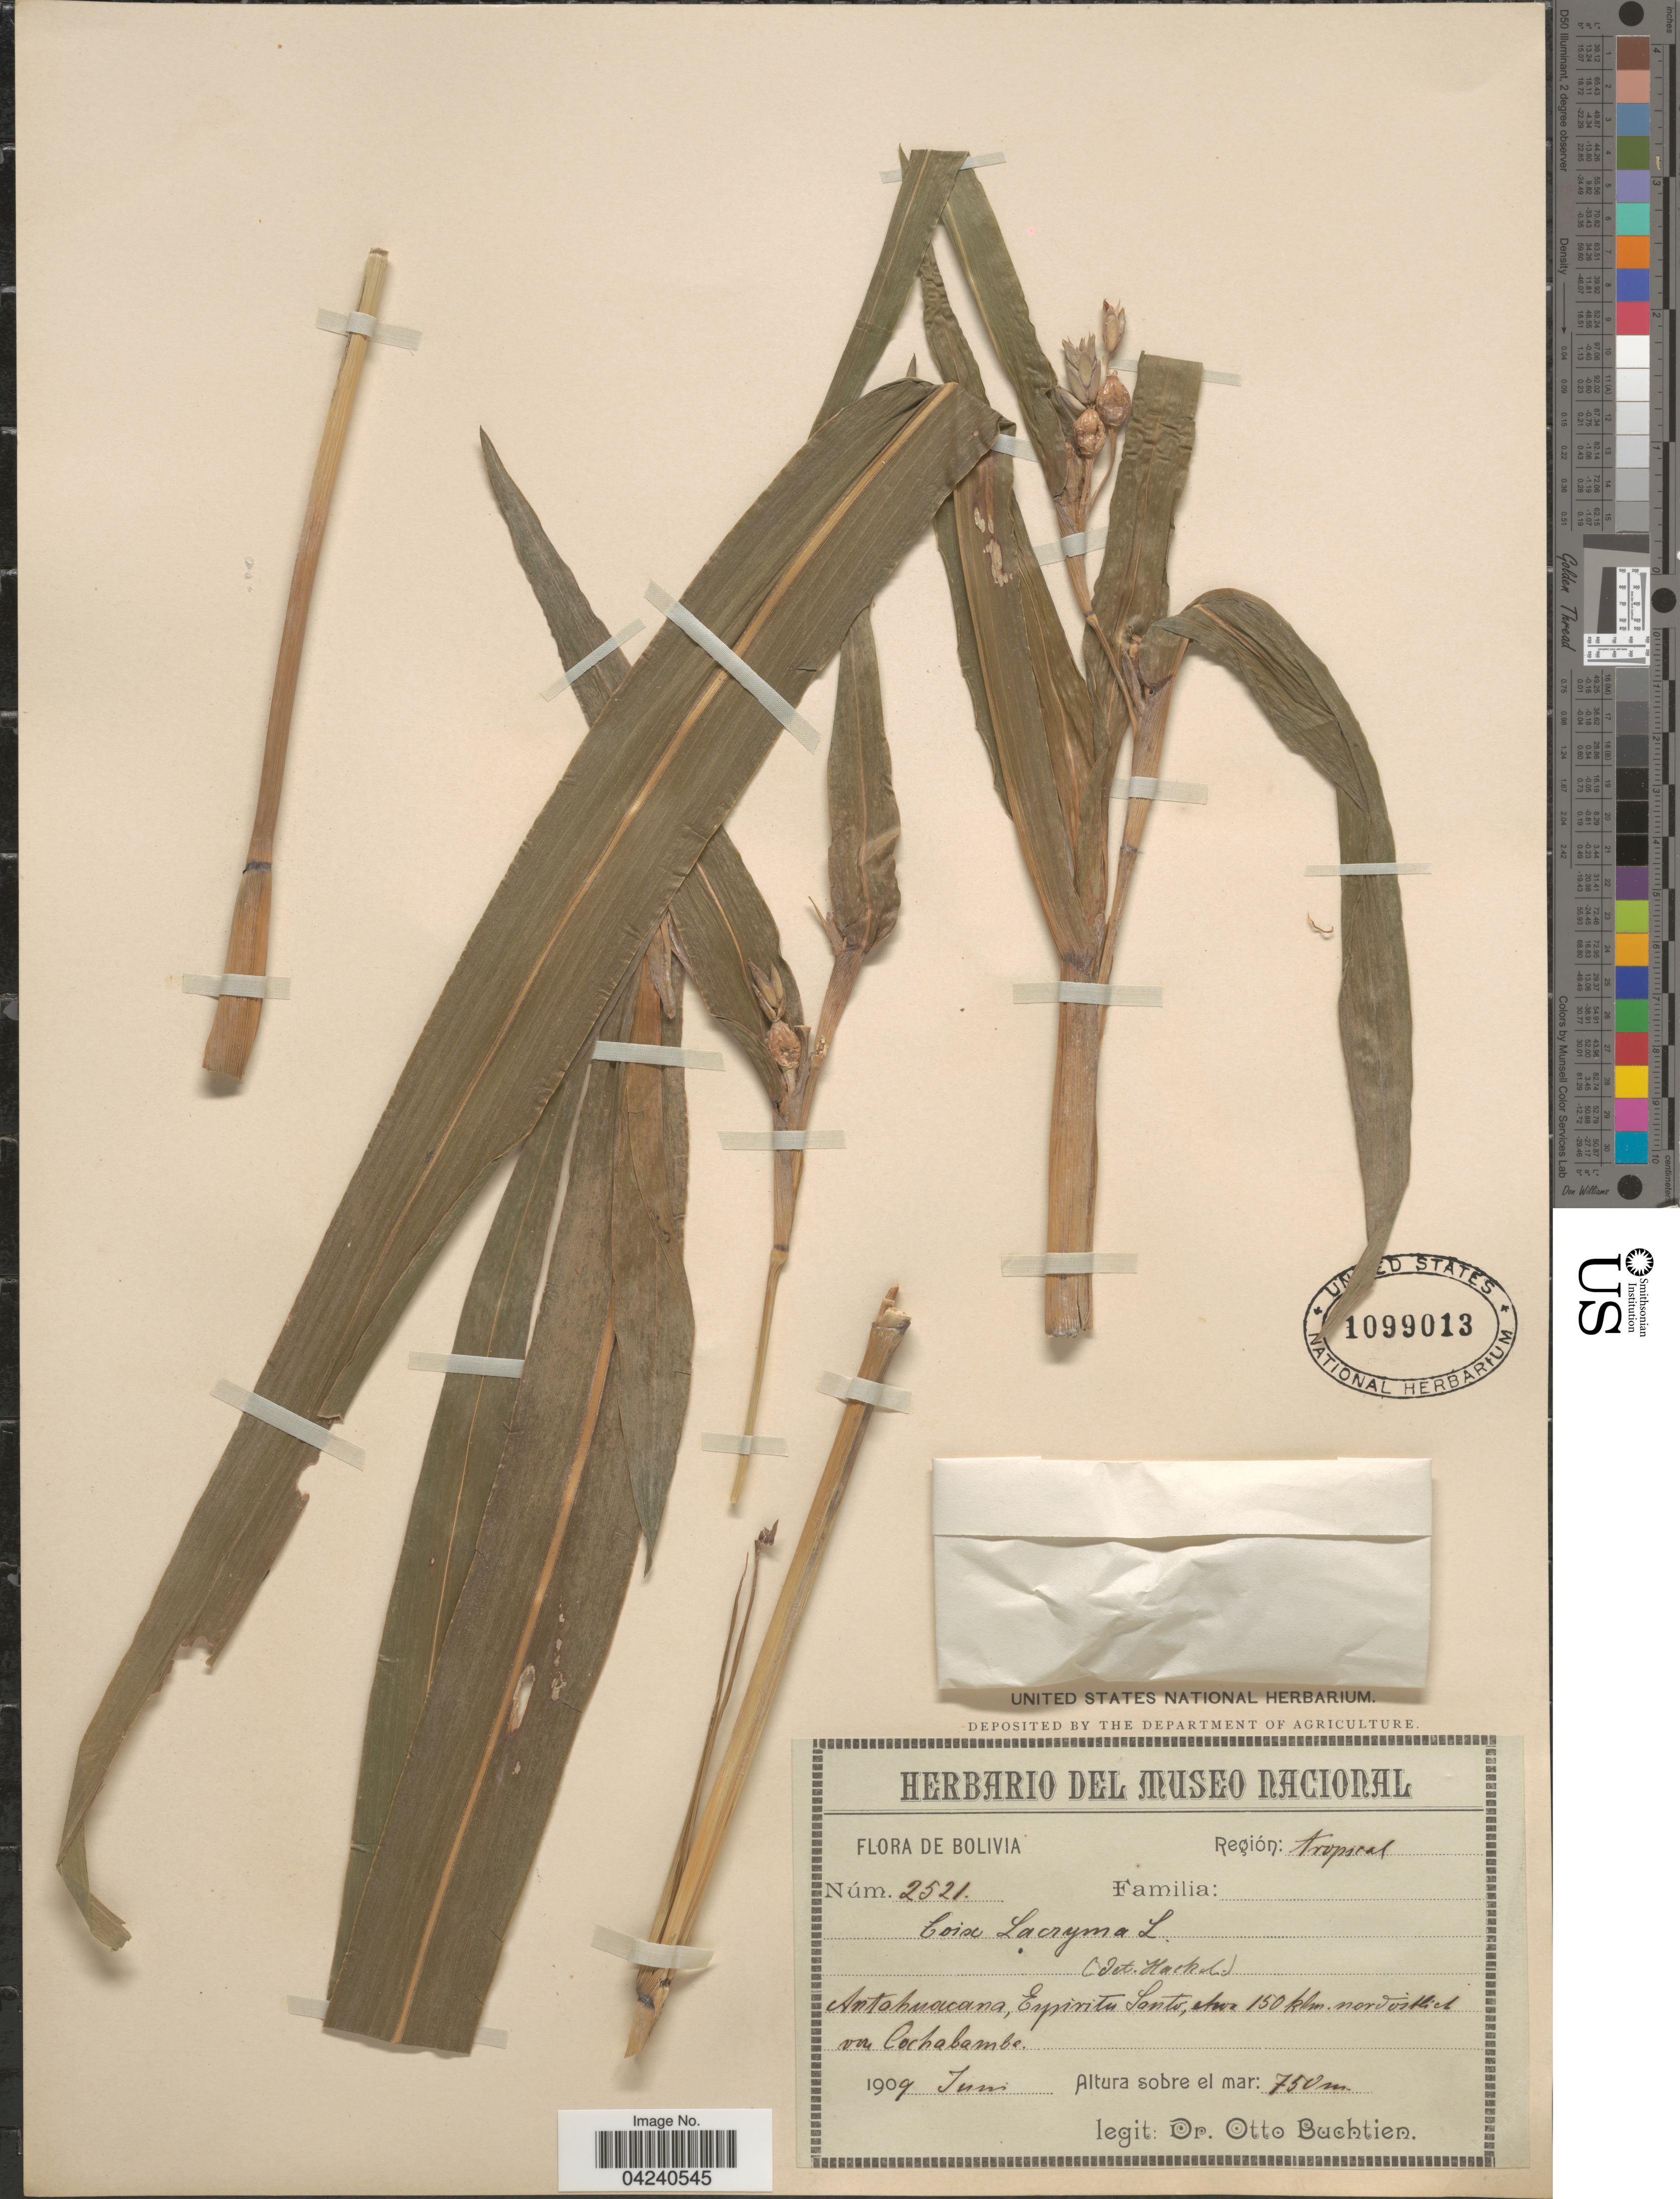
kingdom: Plantae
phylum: Tracheophyta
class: Liliopsida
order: Poales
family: Poaceae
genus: Coix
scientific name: Coix lacryma-jobi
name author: L.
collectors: O. Buchtien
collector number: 2521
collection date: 1909-06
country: Bolivia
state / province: Cochabamba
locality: Región: tropical. Antohuacana, Espiritu Santo, etws 150 klm. nordostlich von Cochabamba.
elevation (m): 750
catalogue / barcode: US 1099013